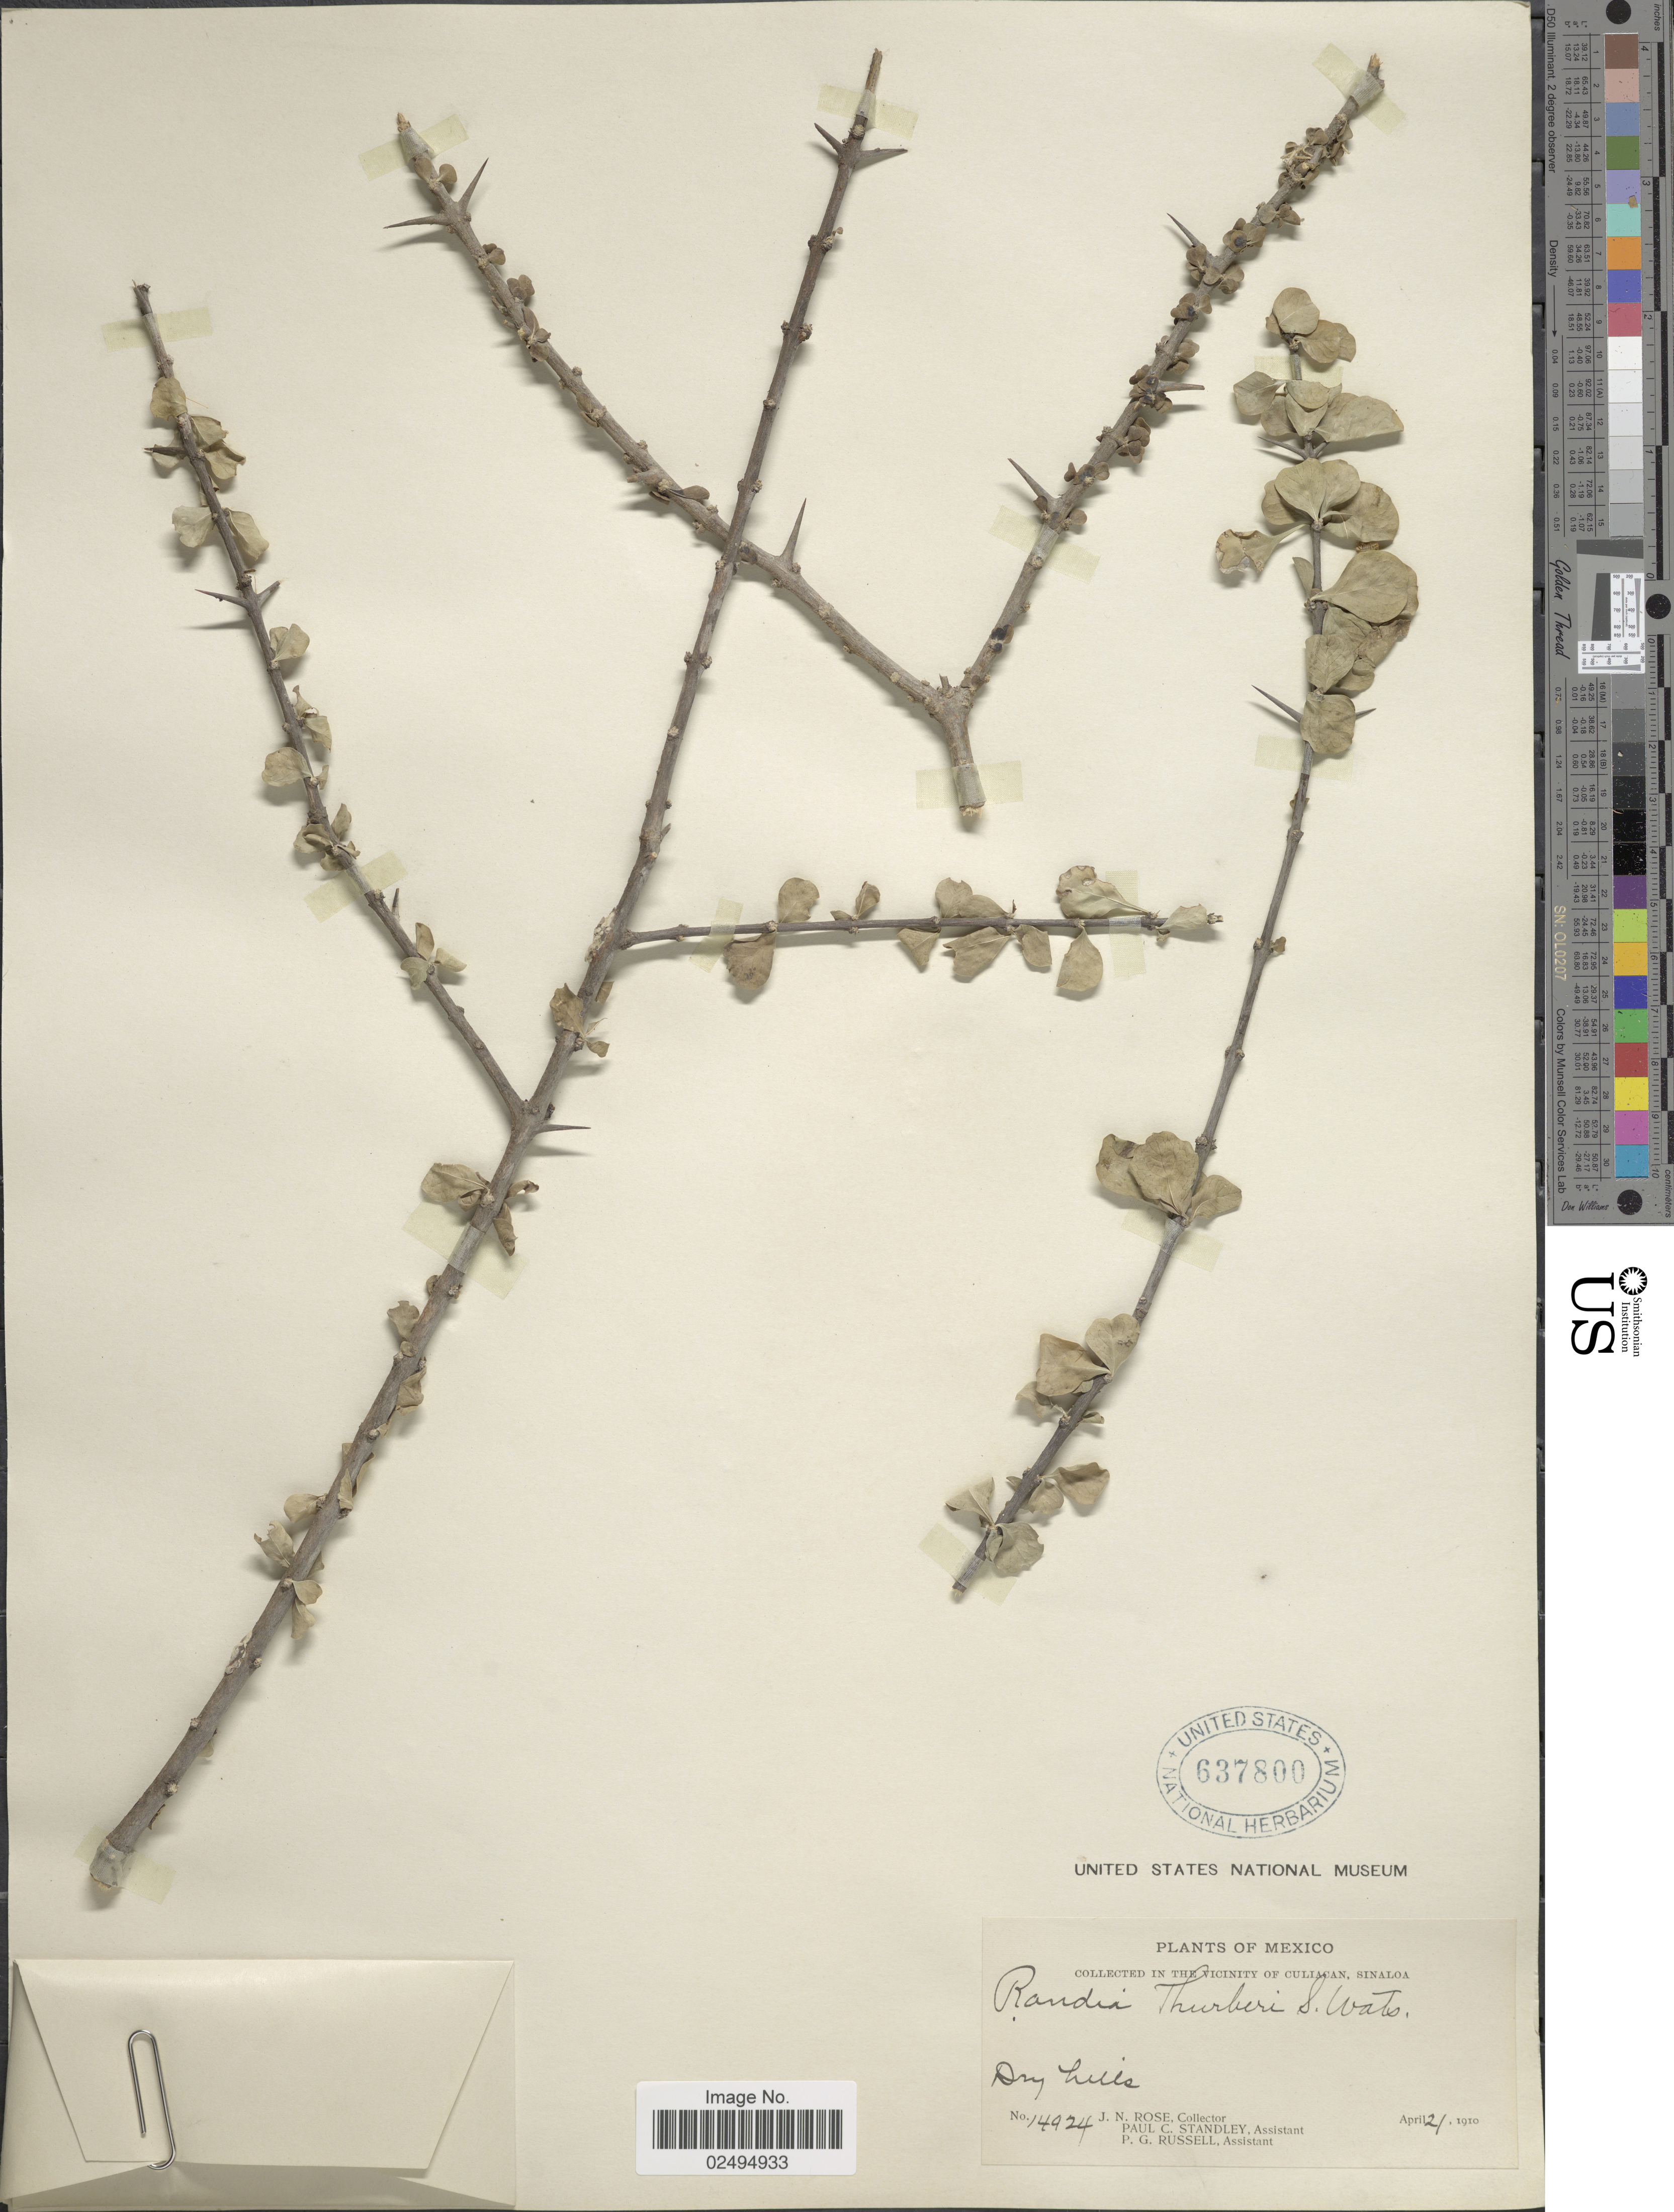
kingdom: Plantae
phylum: Tracheophyta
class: Magnoliopsida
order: Gentianales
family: Rubiaceae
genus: Randia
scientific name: Randia thurberi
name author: S. Watson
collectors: J. N. Rose, P. C. Standley & P. G. Russell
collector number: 14924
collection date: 1910-04-21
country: Mexico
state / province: Sinaloa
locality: Vicinity of Culiacan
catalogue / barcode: US 637800